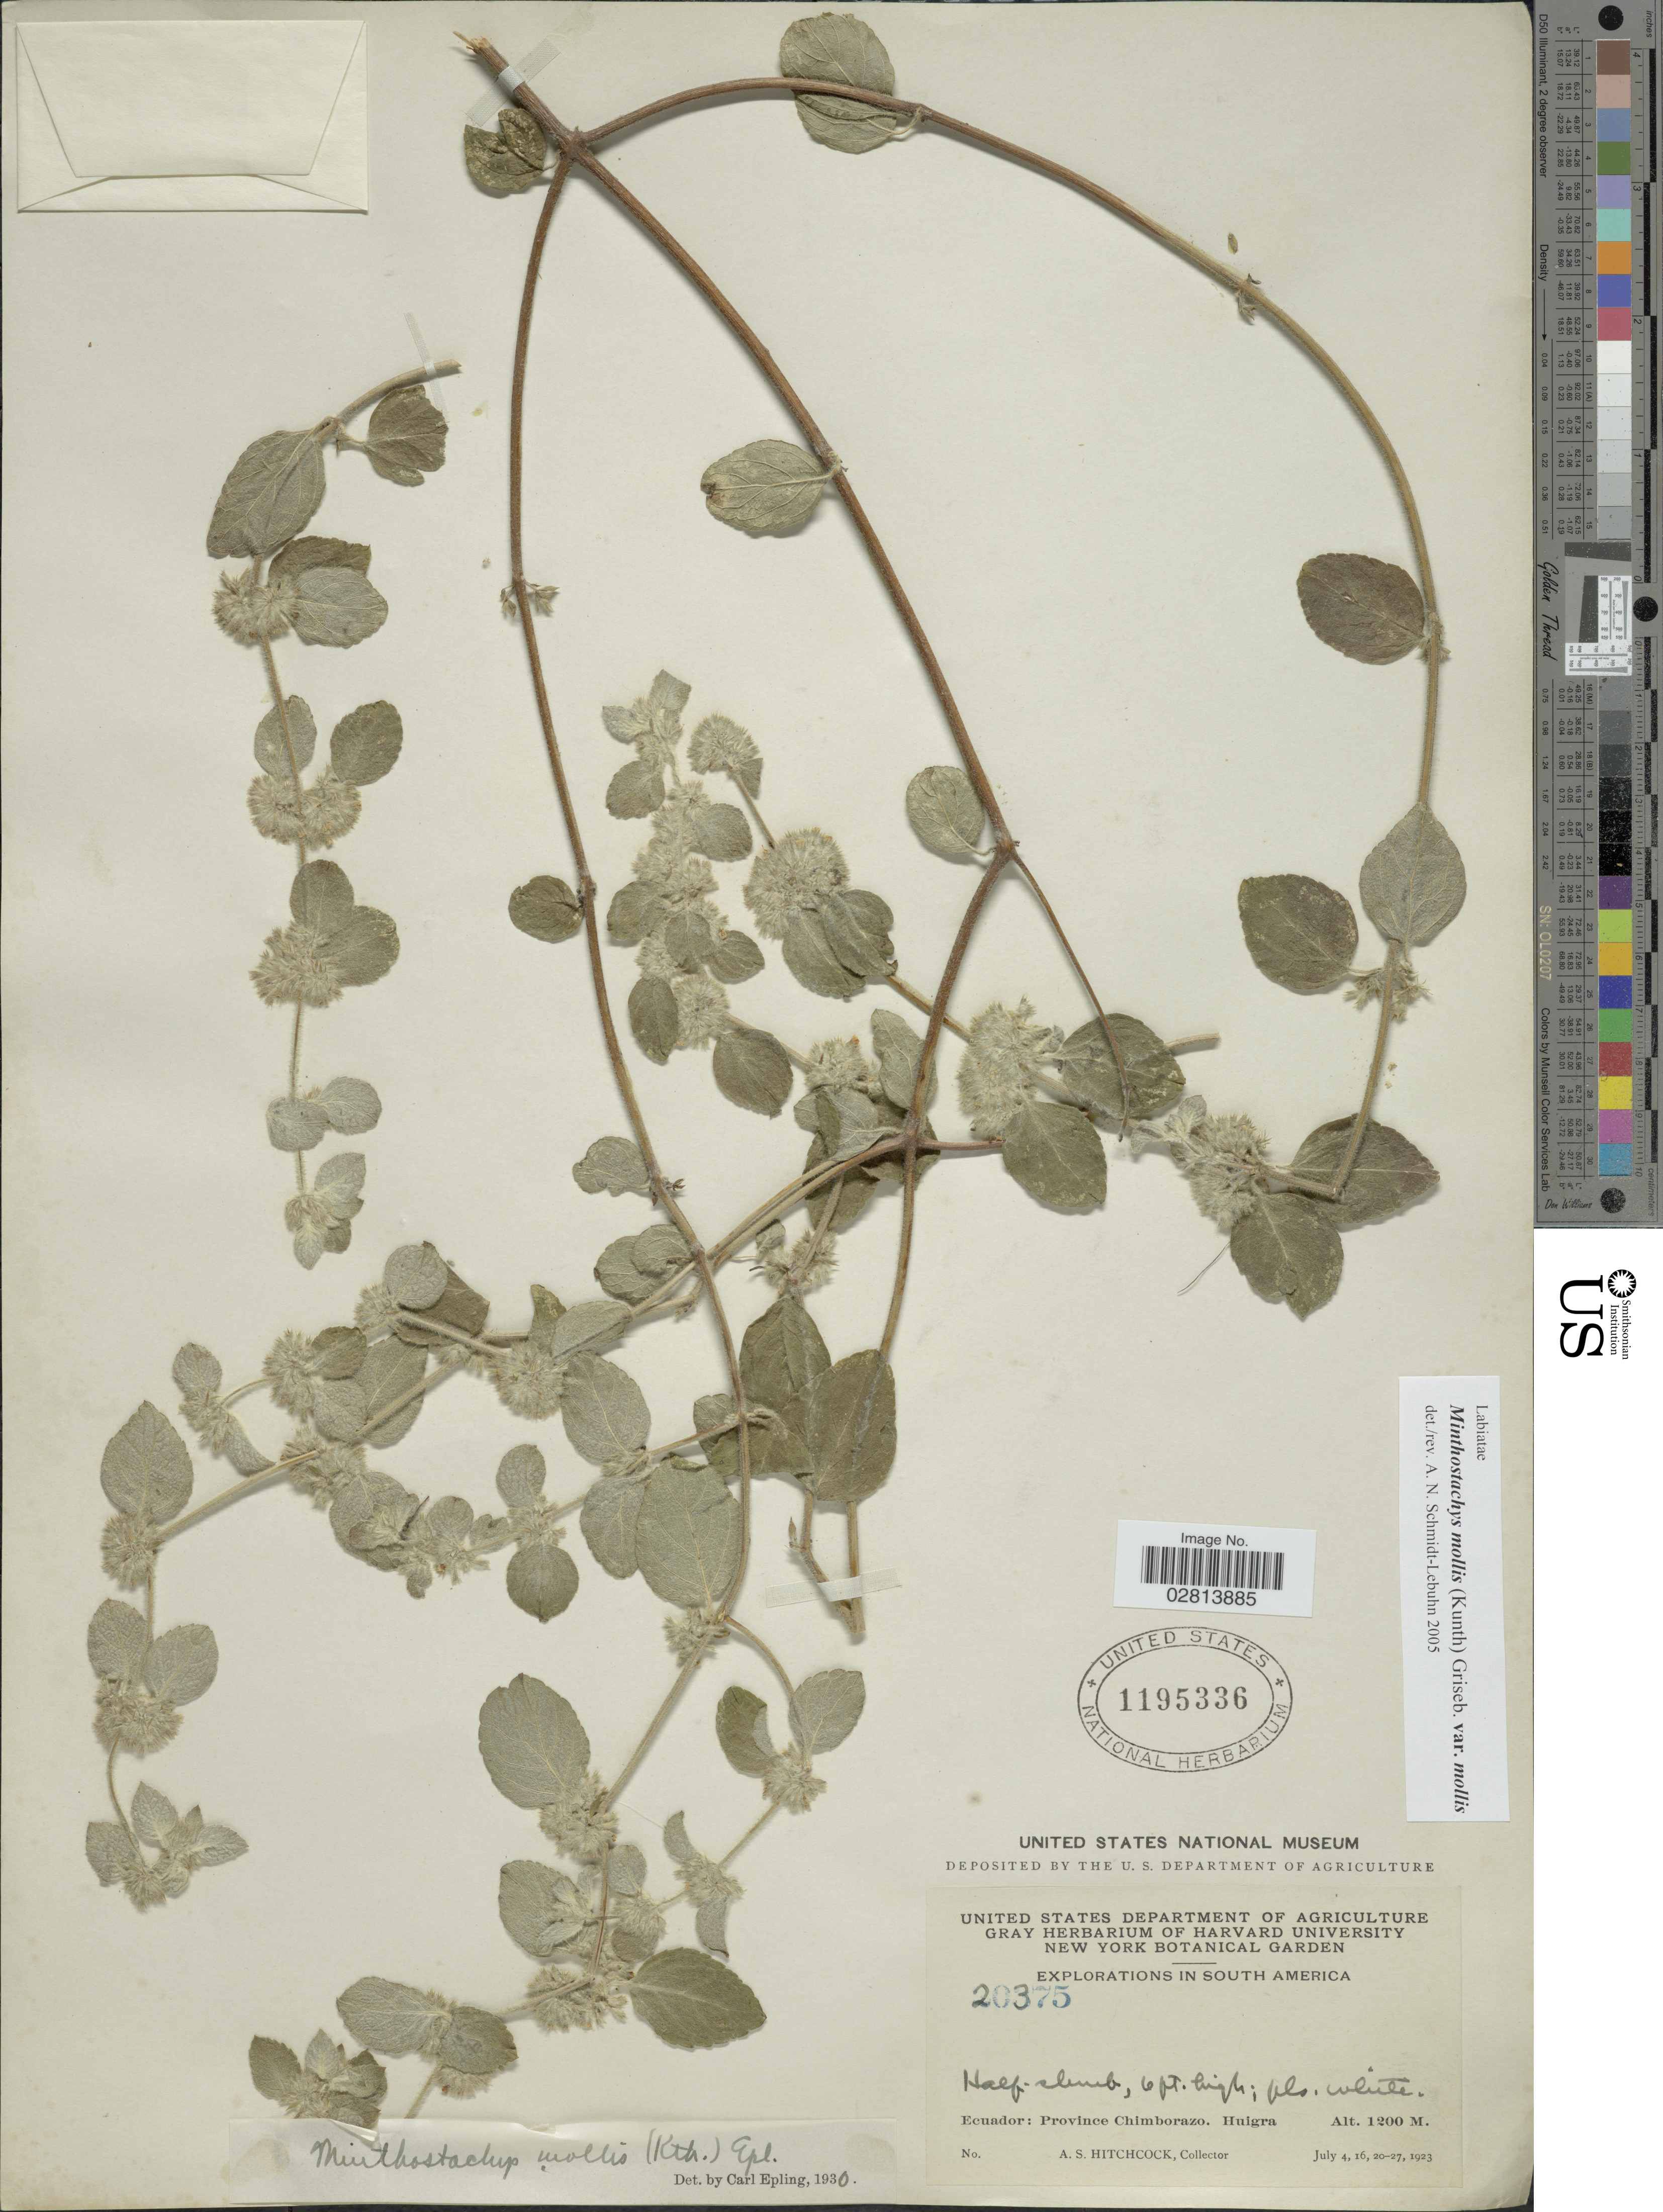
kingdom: Plantae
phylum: Tracheophyta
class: Magnoliopsida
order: Lamiales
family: Lamiaceae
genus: Minthostachys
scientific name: Minthostachys mollis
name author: (Kunth) Griseb.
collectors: A. S. Hitchcock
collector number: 20375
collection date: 1923-07-04/1923-07-27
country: Ecuador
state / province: Chimborazo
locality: Province Chimborazo. Huigra.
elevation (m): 1200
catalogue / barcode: US 1195336